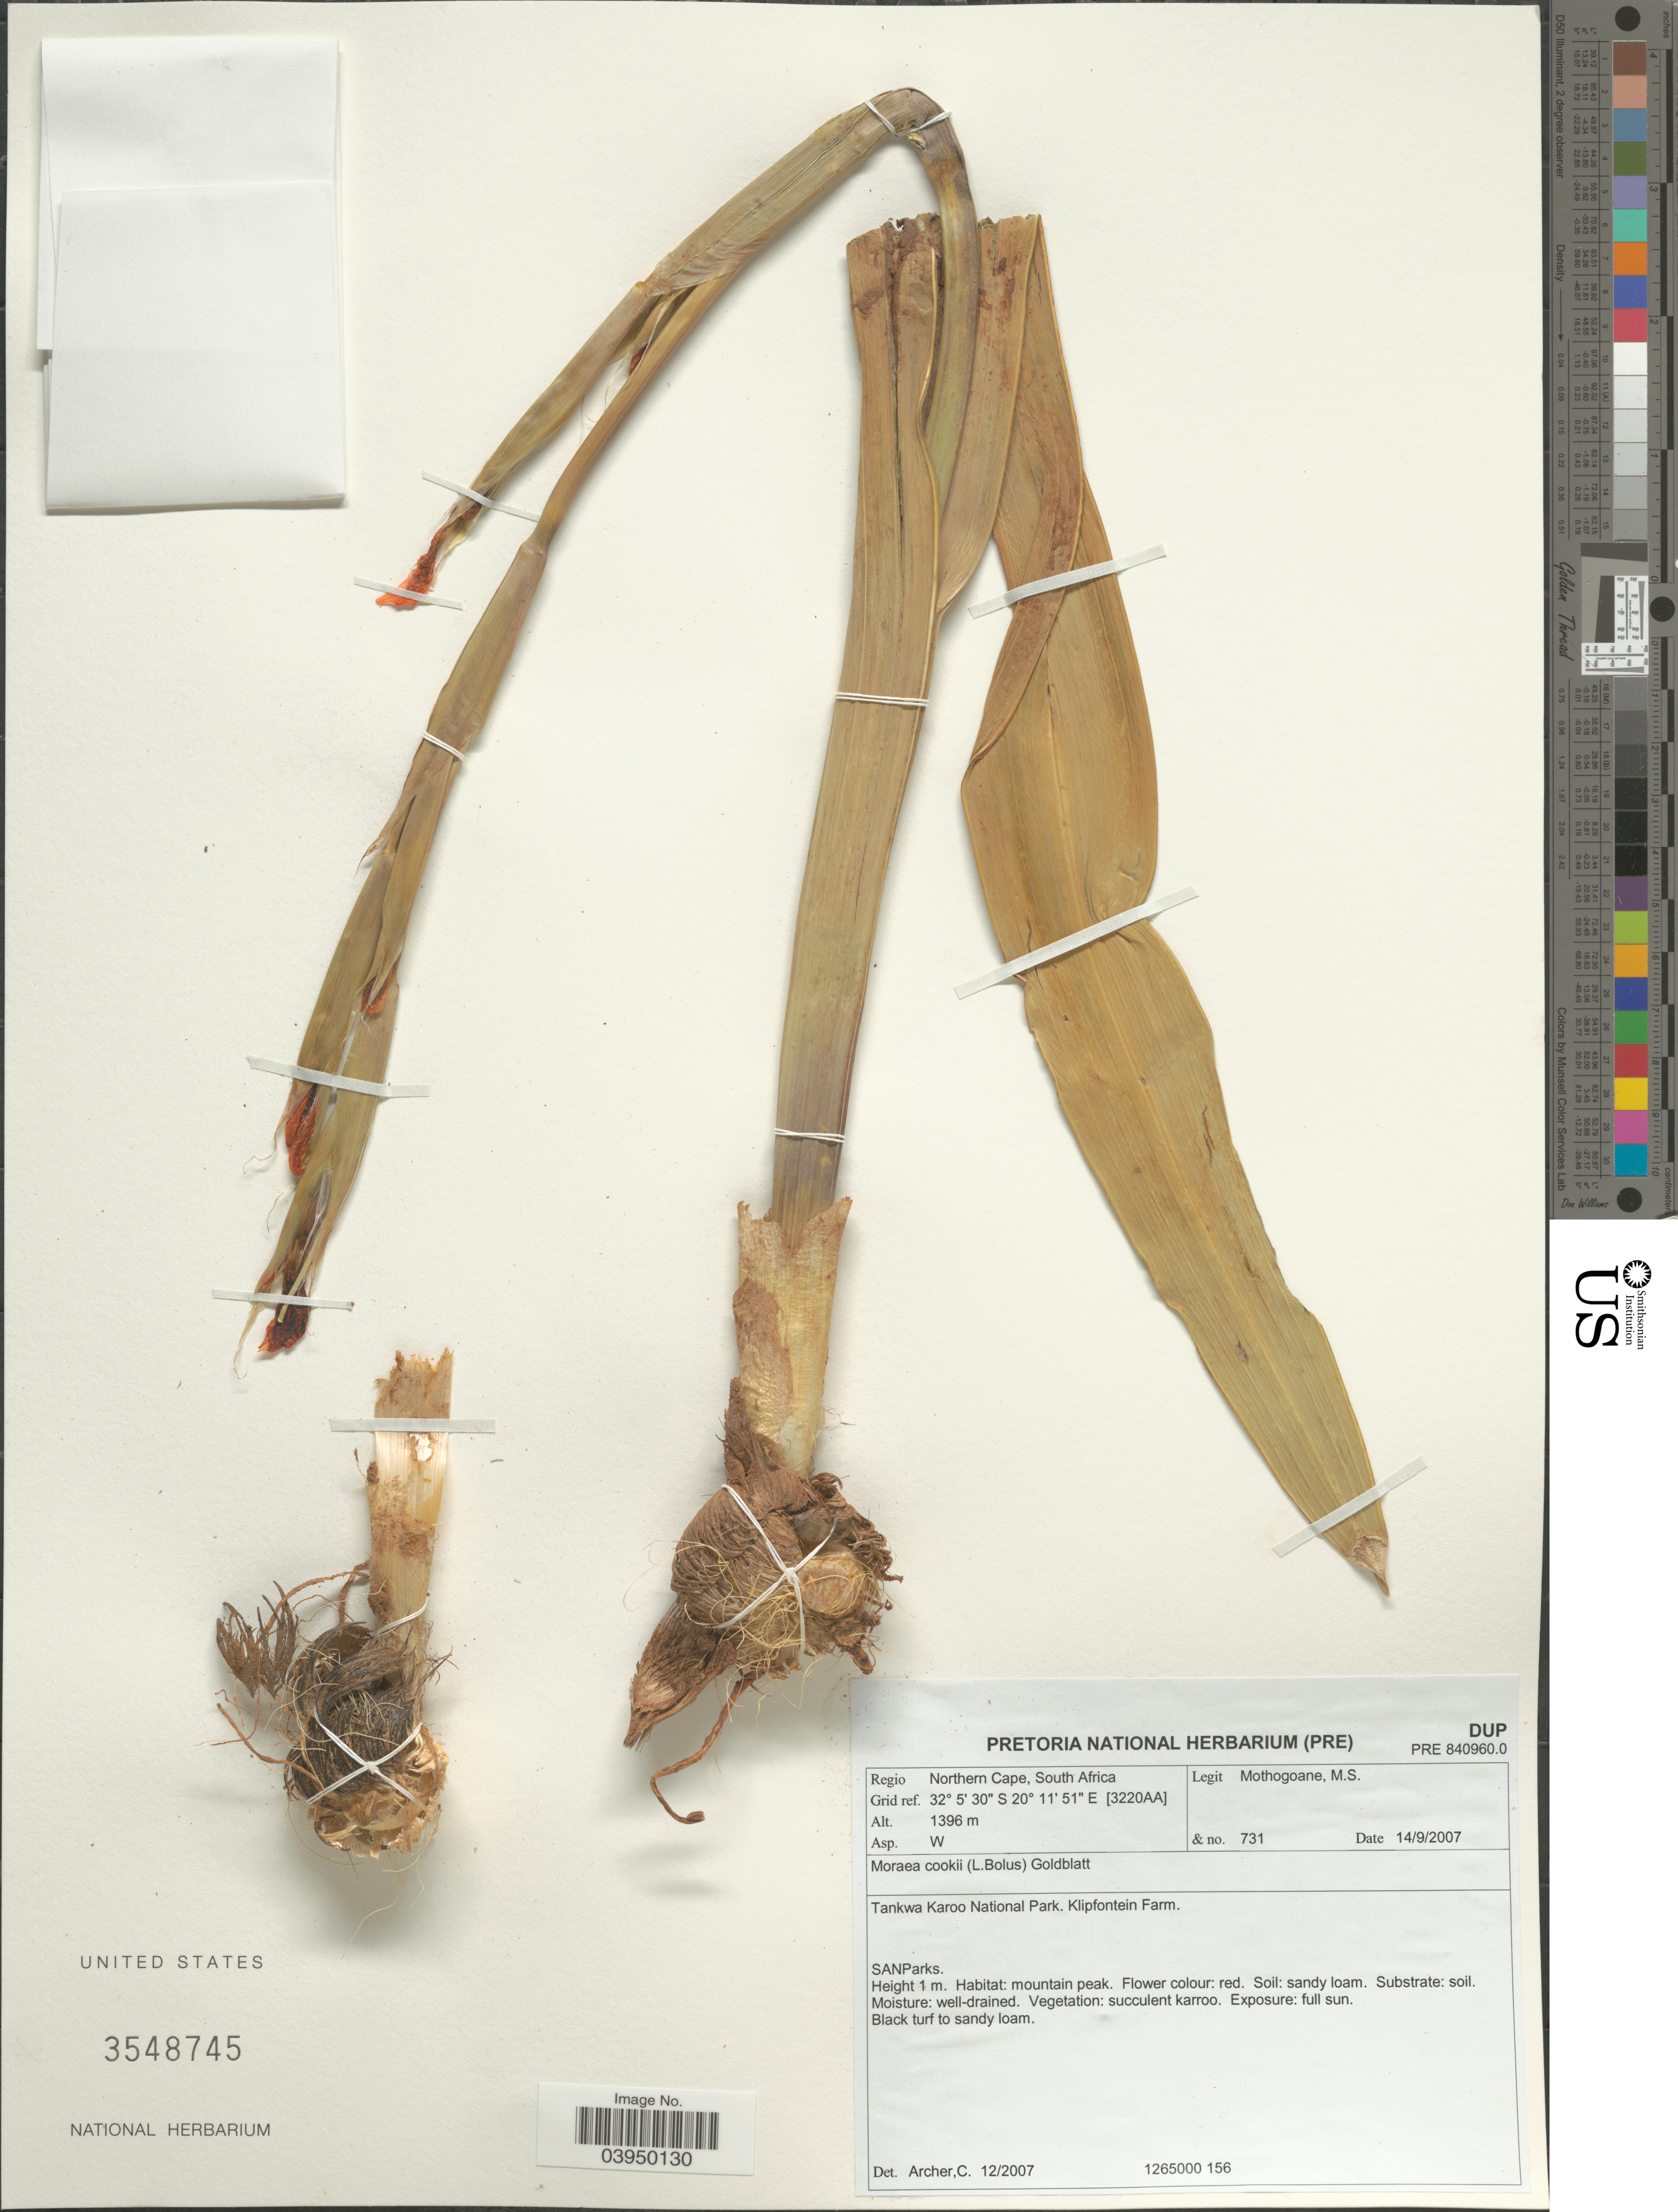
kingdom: Plantae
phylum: Tracheophyta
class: Liliopsida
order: Asparagales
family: Iridaceae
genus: Moraea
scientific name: Moraea cookii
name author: (L. Bolus) Goldblatt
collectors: M. Mothogoane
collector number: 731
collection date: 2007-09-14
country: South Africa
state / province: Northern Cape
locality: Regio Northern Cape, South Africa. Grid ref. [3220AA]. Tankwa Karoo National Park. Klipfontein Farm. SANParks.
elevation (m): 1396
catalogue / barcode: US 3548745